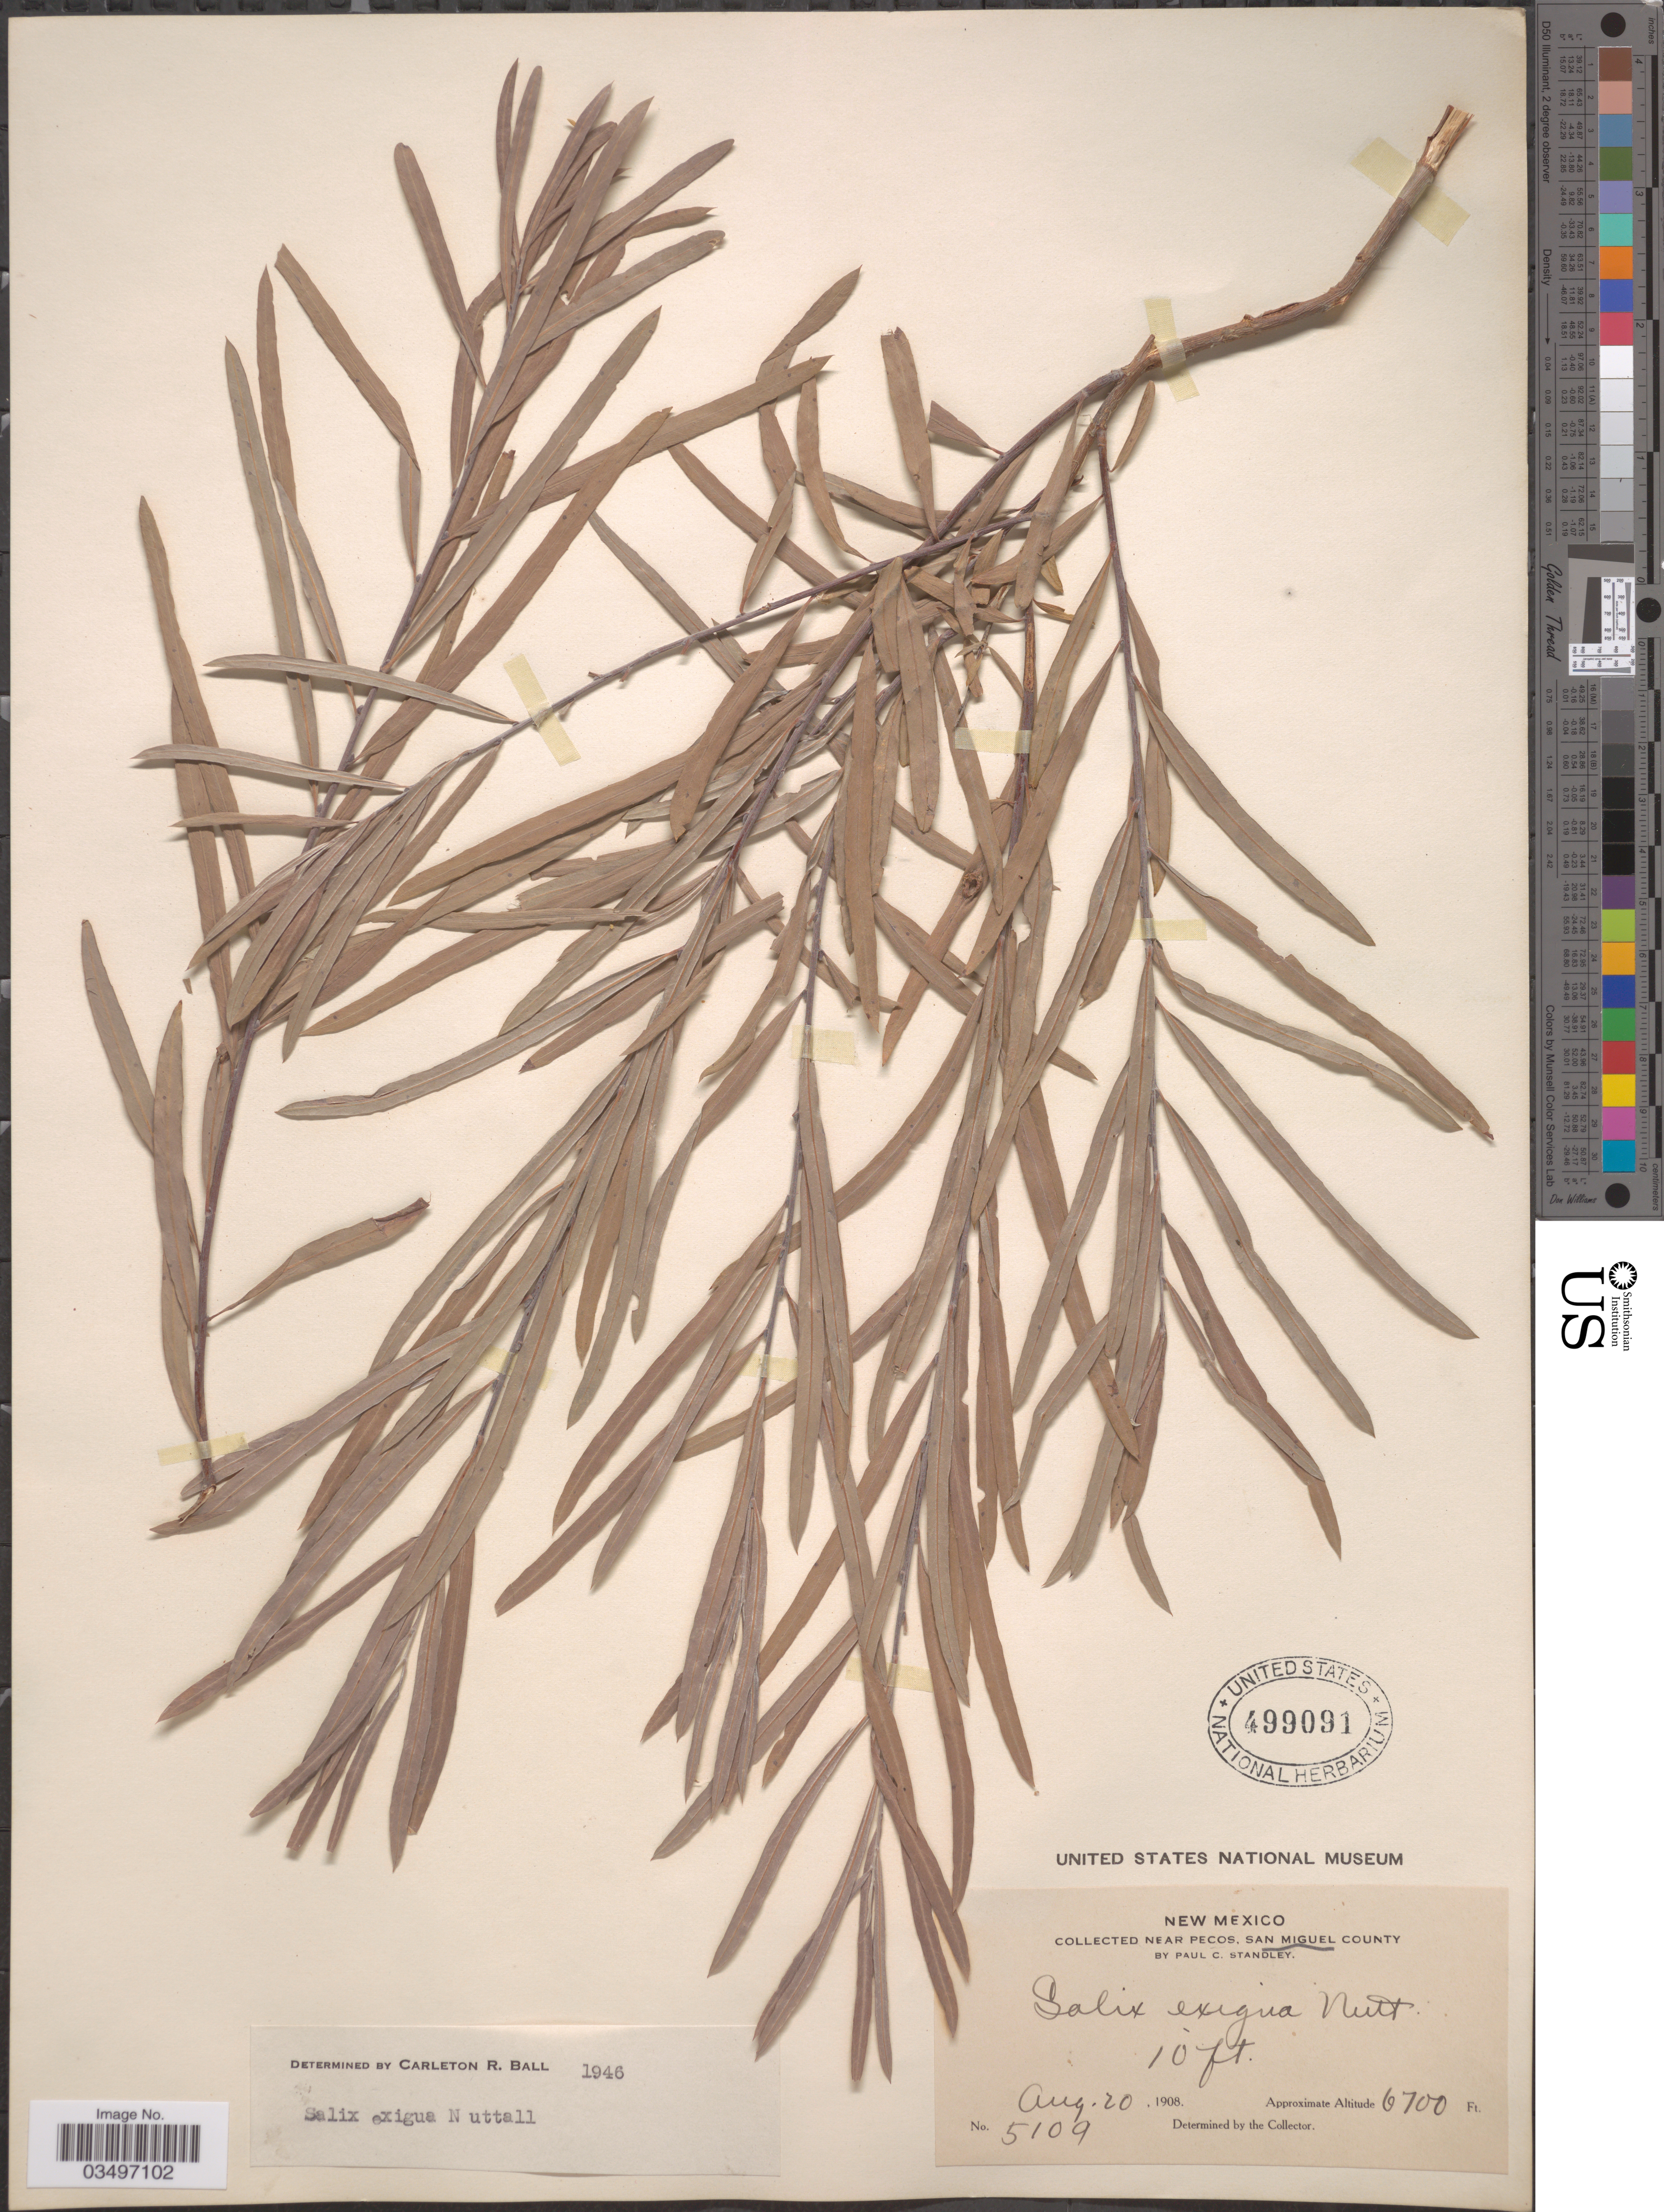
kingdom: Plantae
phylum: Tracheophyta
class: Magnoliopsida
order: Malpighiales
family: Salicaceae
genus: Salix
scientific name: Salix exigua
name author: Nutt.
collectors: P. C. Standley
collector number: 5109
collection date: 1908-08-20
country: United States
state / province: New Mexico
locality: Near Pecos, San Miguel County.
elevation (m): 2042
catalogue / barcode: US 499091